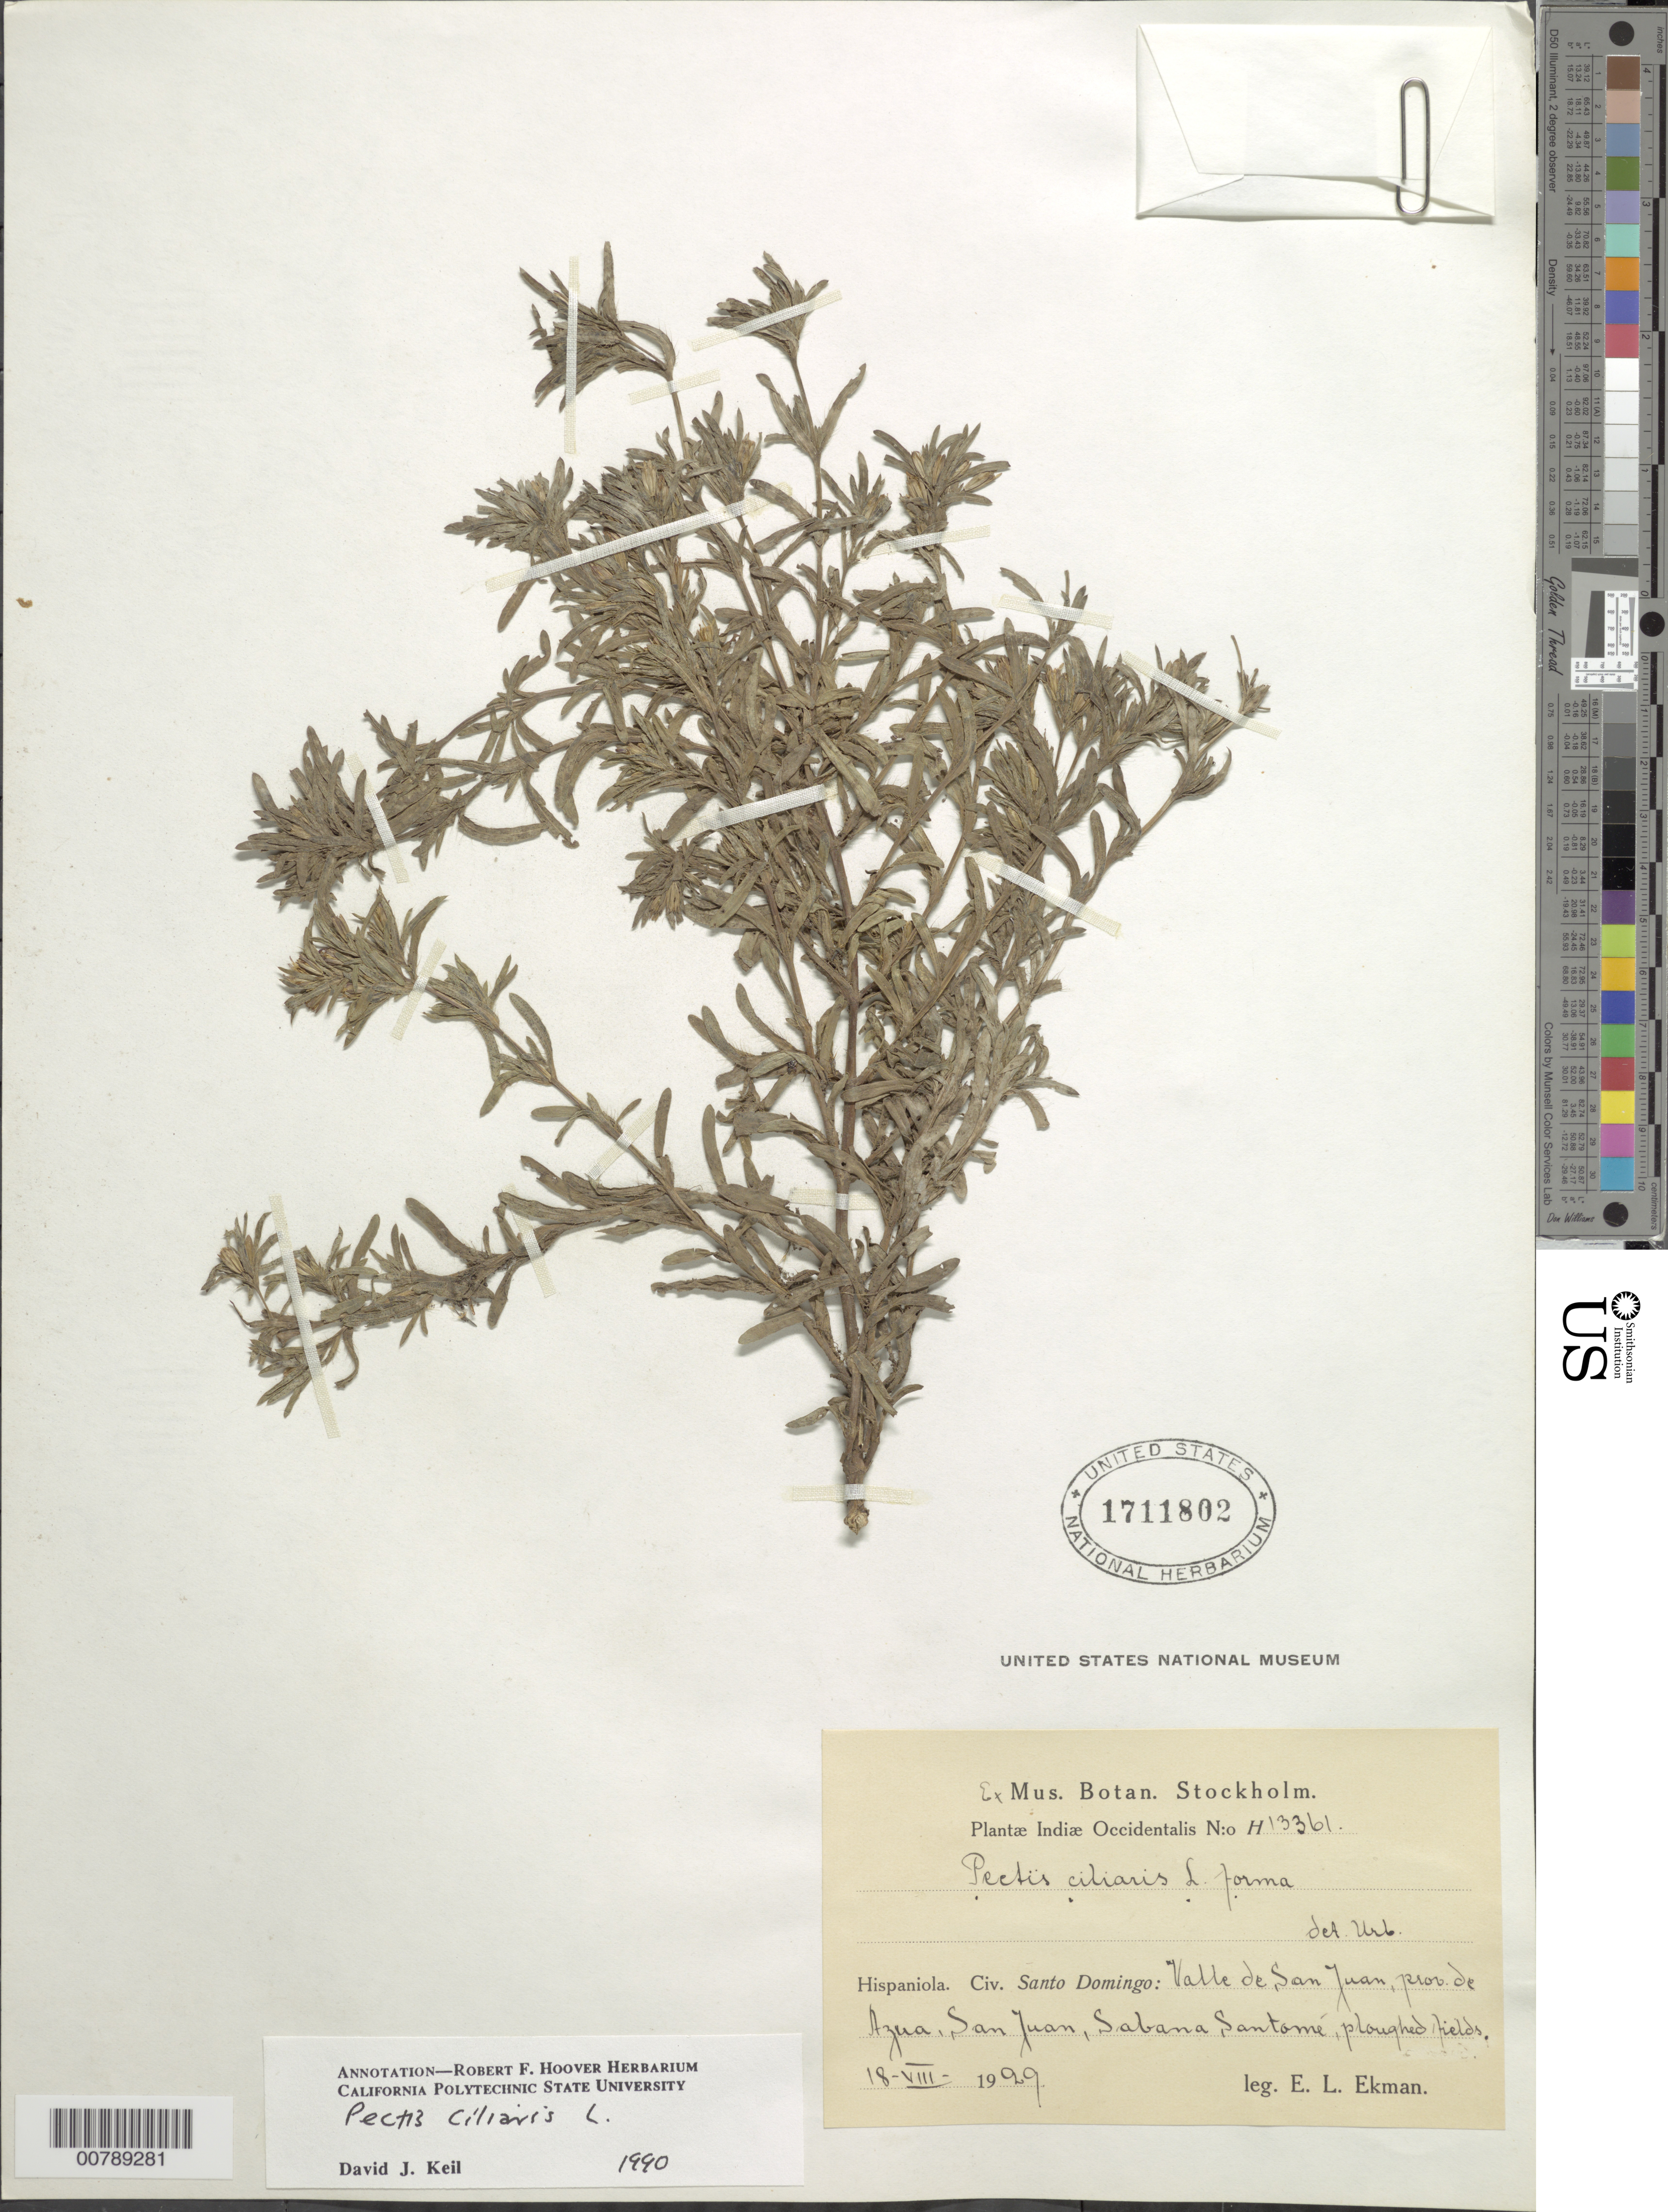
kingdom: Plantae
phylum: Tracheophyta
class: Magnoliopsida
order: Asterales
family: Asteraceae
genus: Pectis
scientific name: Pectis ciliaris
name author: L.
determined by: Keil, D. J.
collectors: E. L. Ekman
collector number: H 13361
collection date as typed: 18 Aug 1929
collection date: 1929-08-18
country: Dominican Republic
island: Hispaniola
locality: Santo Domingo: Valle de San Juan, prov. de Azua, San Juan, Sabana, Santomé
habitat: Ploughed fields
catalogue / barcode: US 1711802